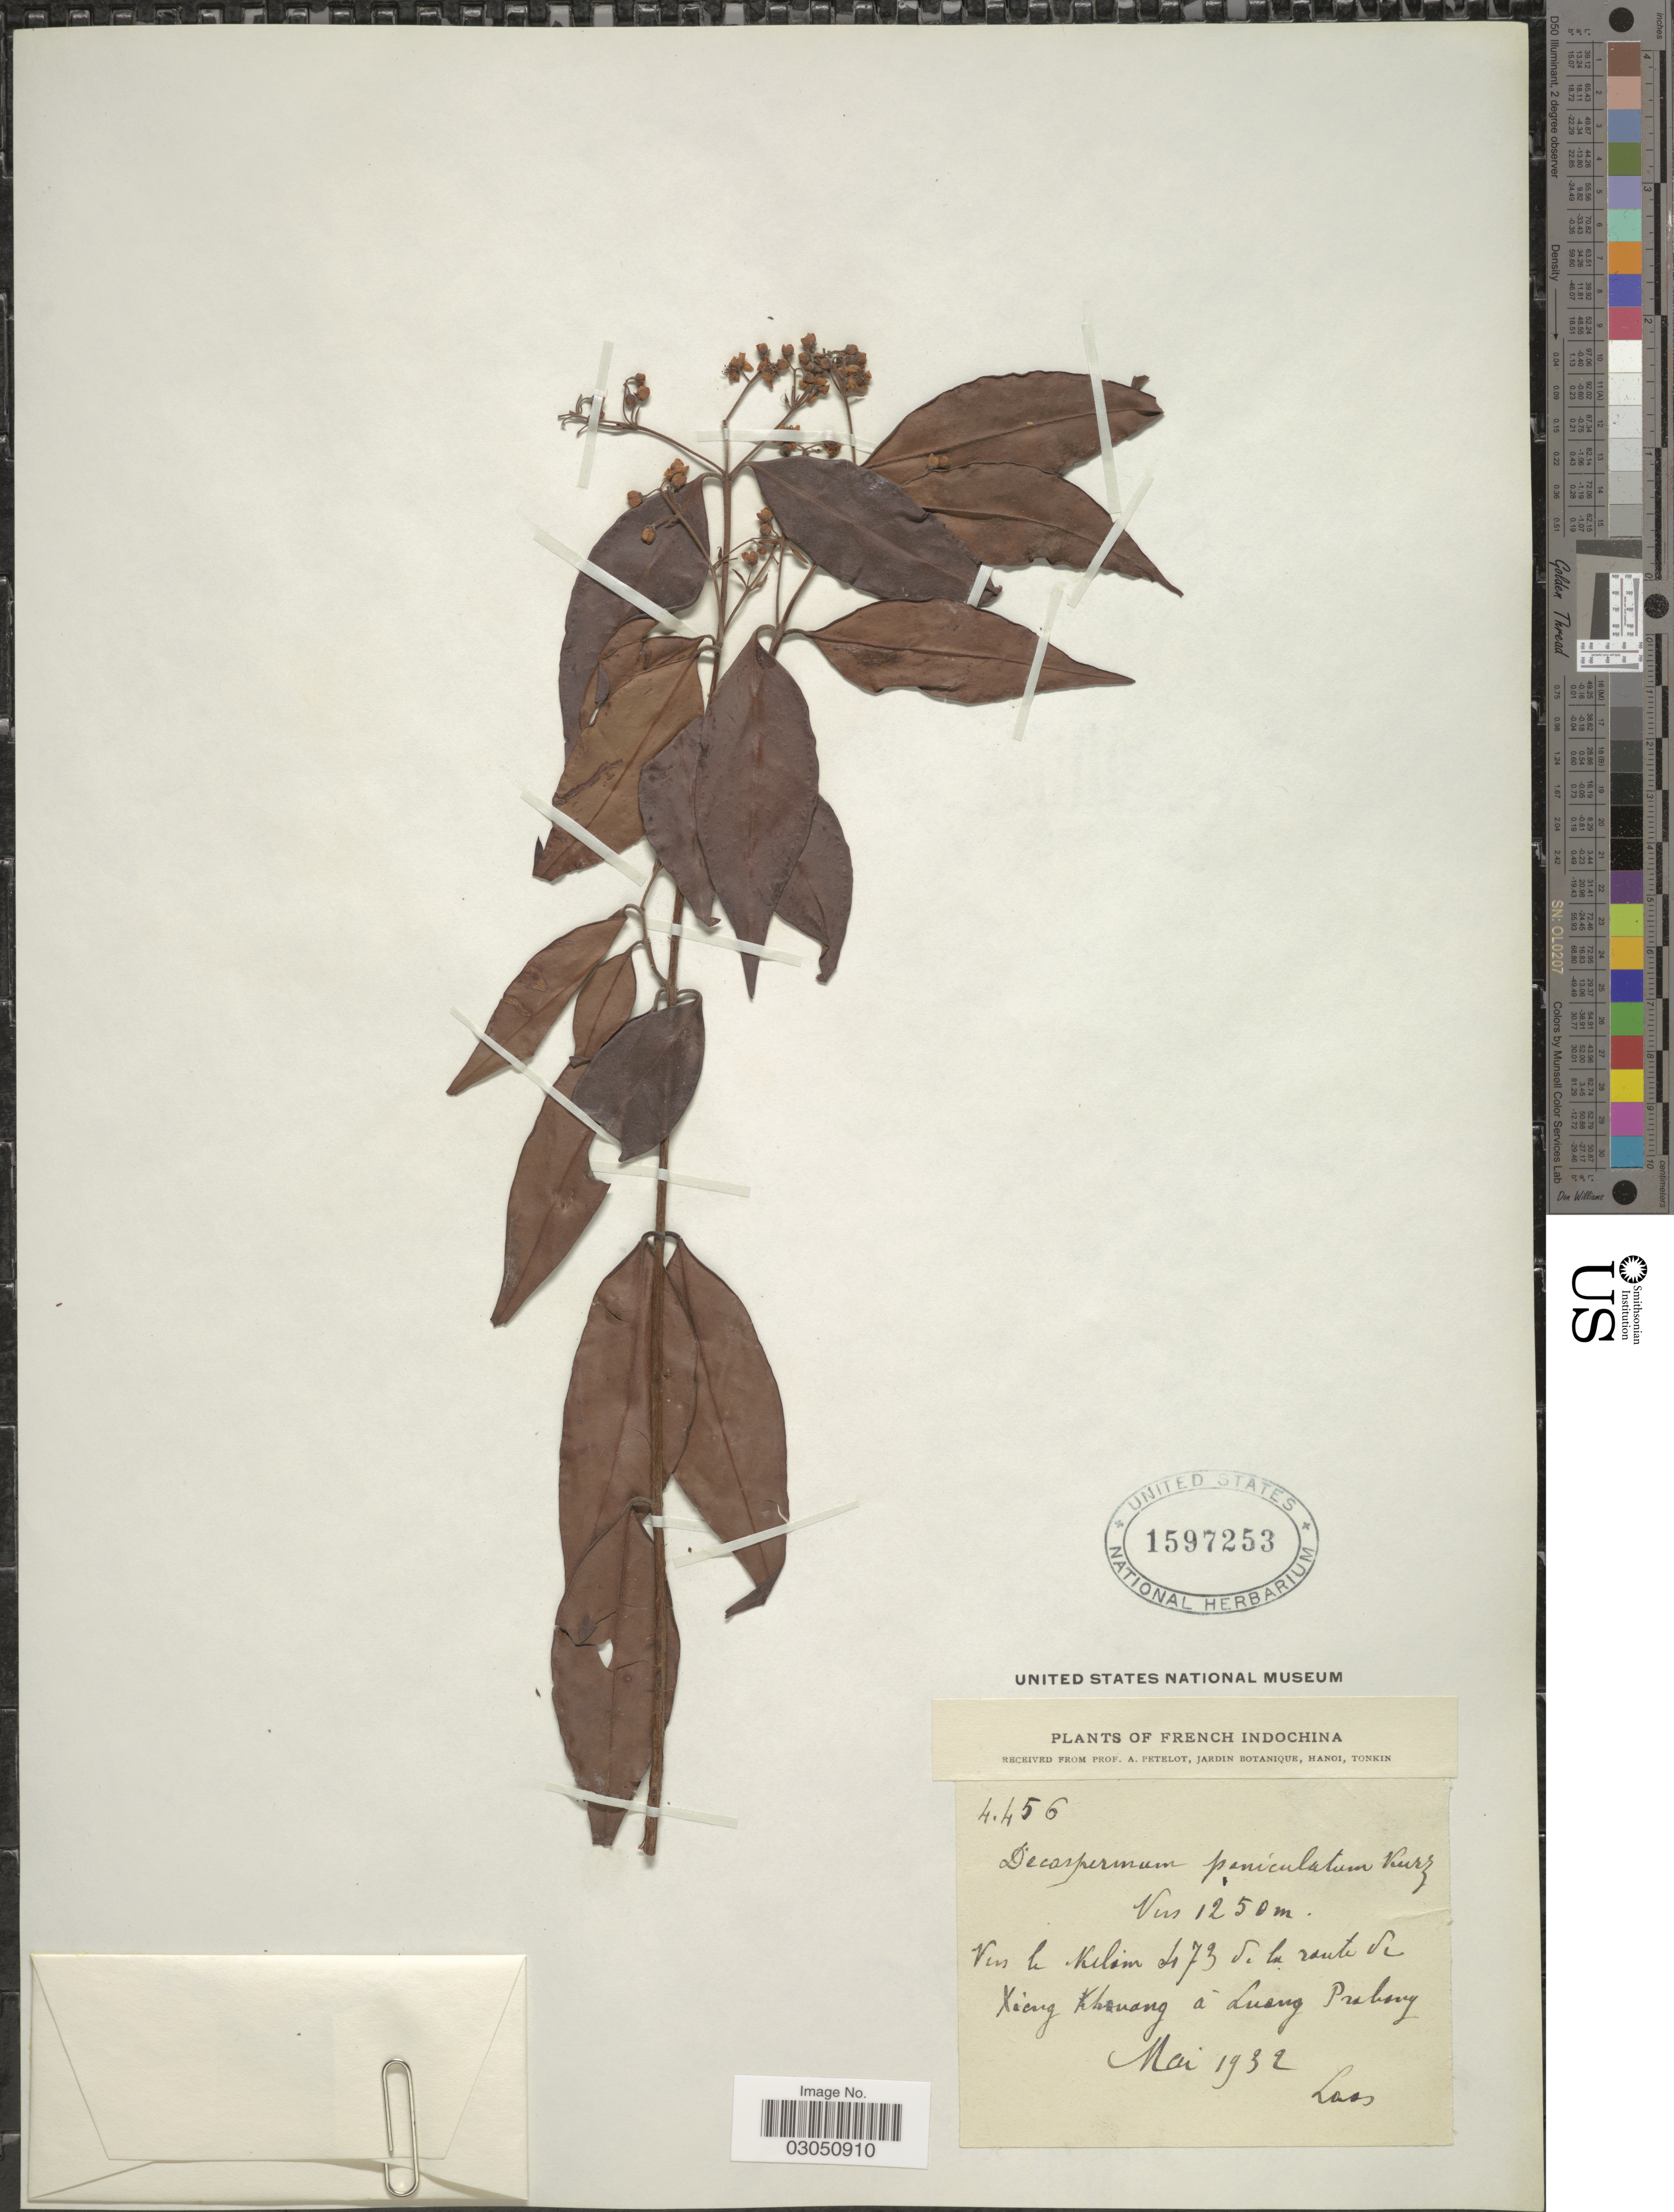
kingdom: Plantae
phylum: Tracheophyta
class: Magnoliopsida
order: Myrtales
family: Myrtaceae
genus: Decaspermum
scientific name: Decaspermum parviflorum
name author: (Lam.) A.J. Scott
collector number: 4456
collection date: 1932-05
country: Laos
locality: French IndoChina. Vers le Kilim 473 de la route de Xiang Khonang á Luang Prabang.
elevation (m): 1250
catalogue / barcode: US 159253